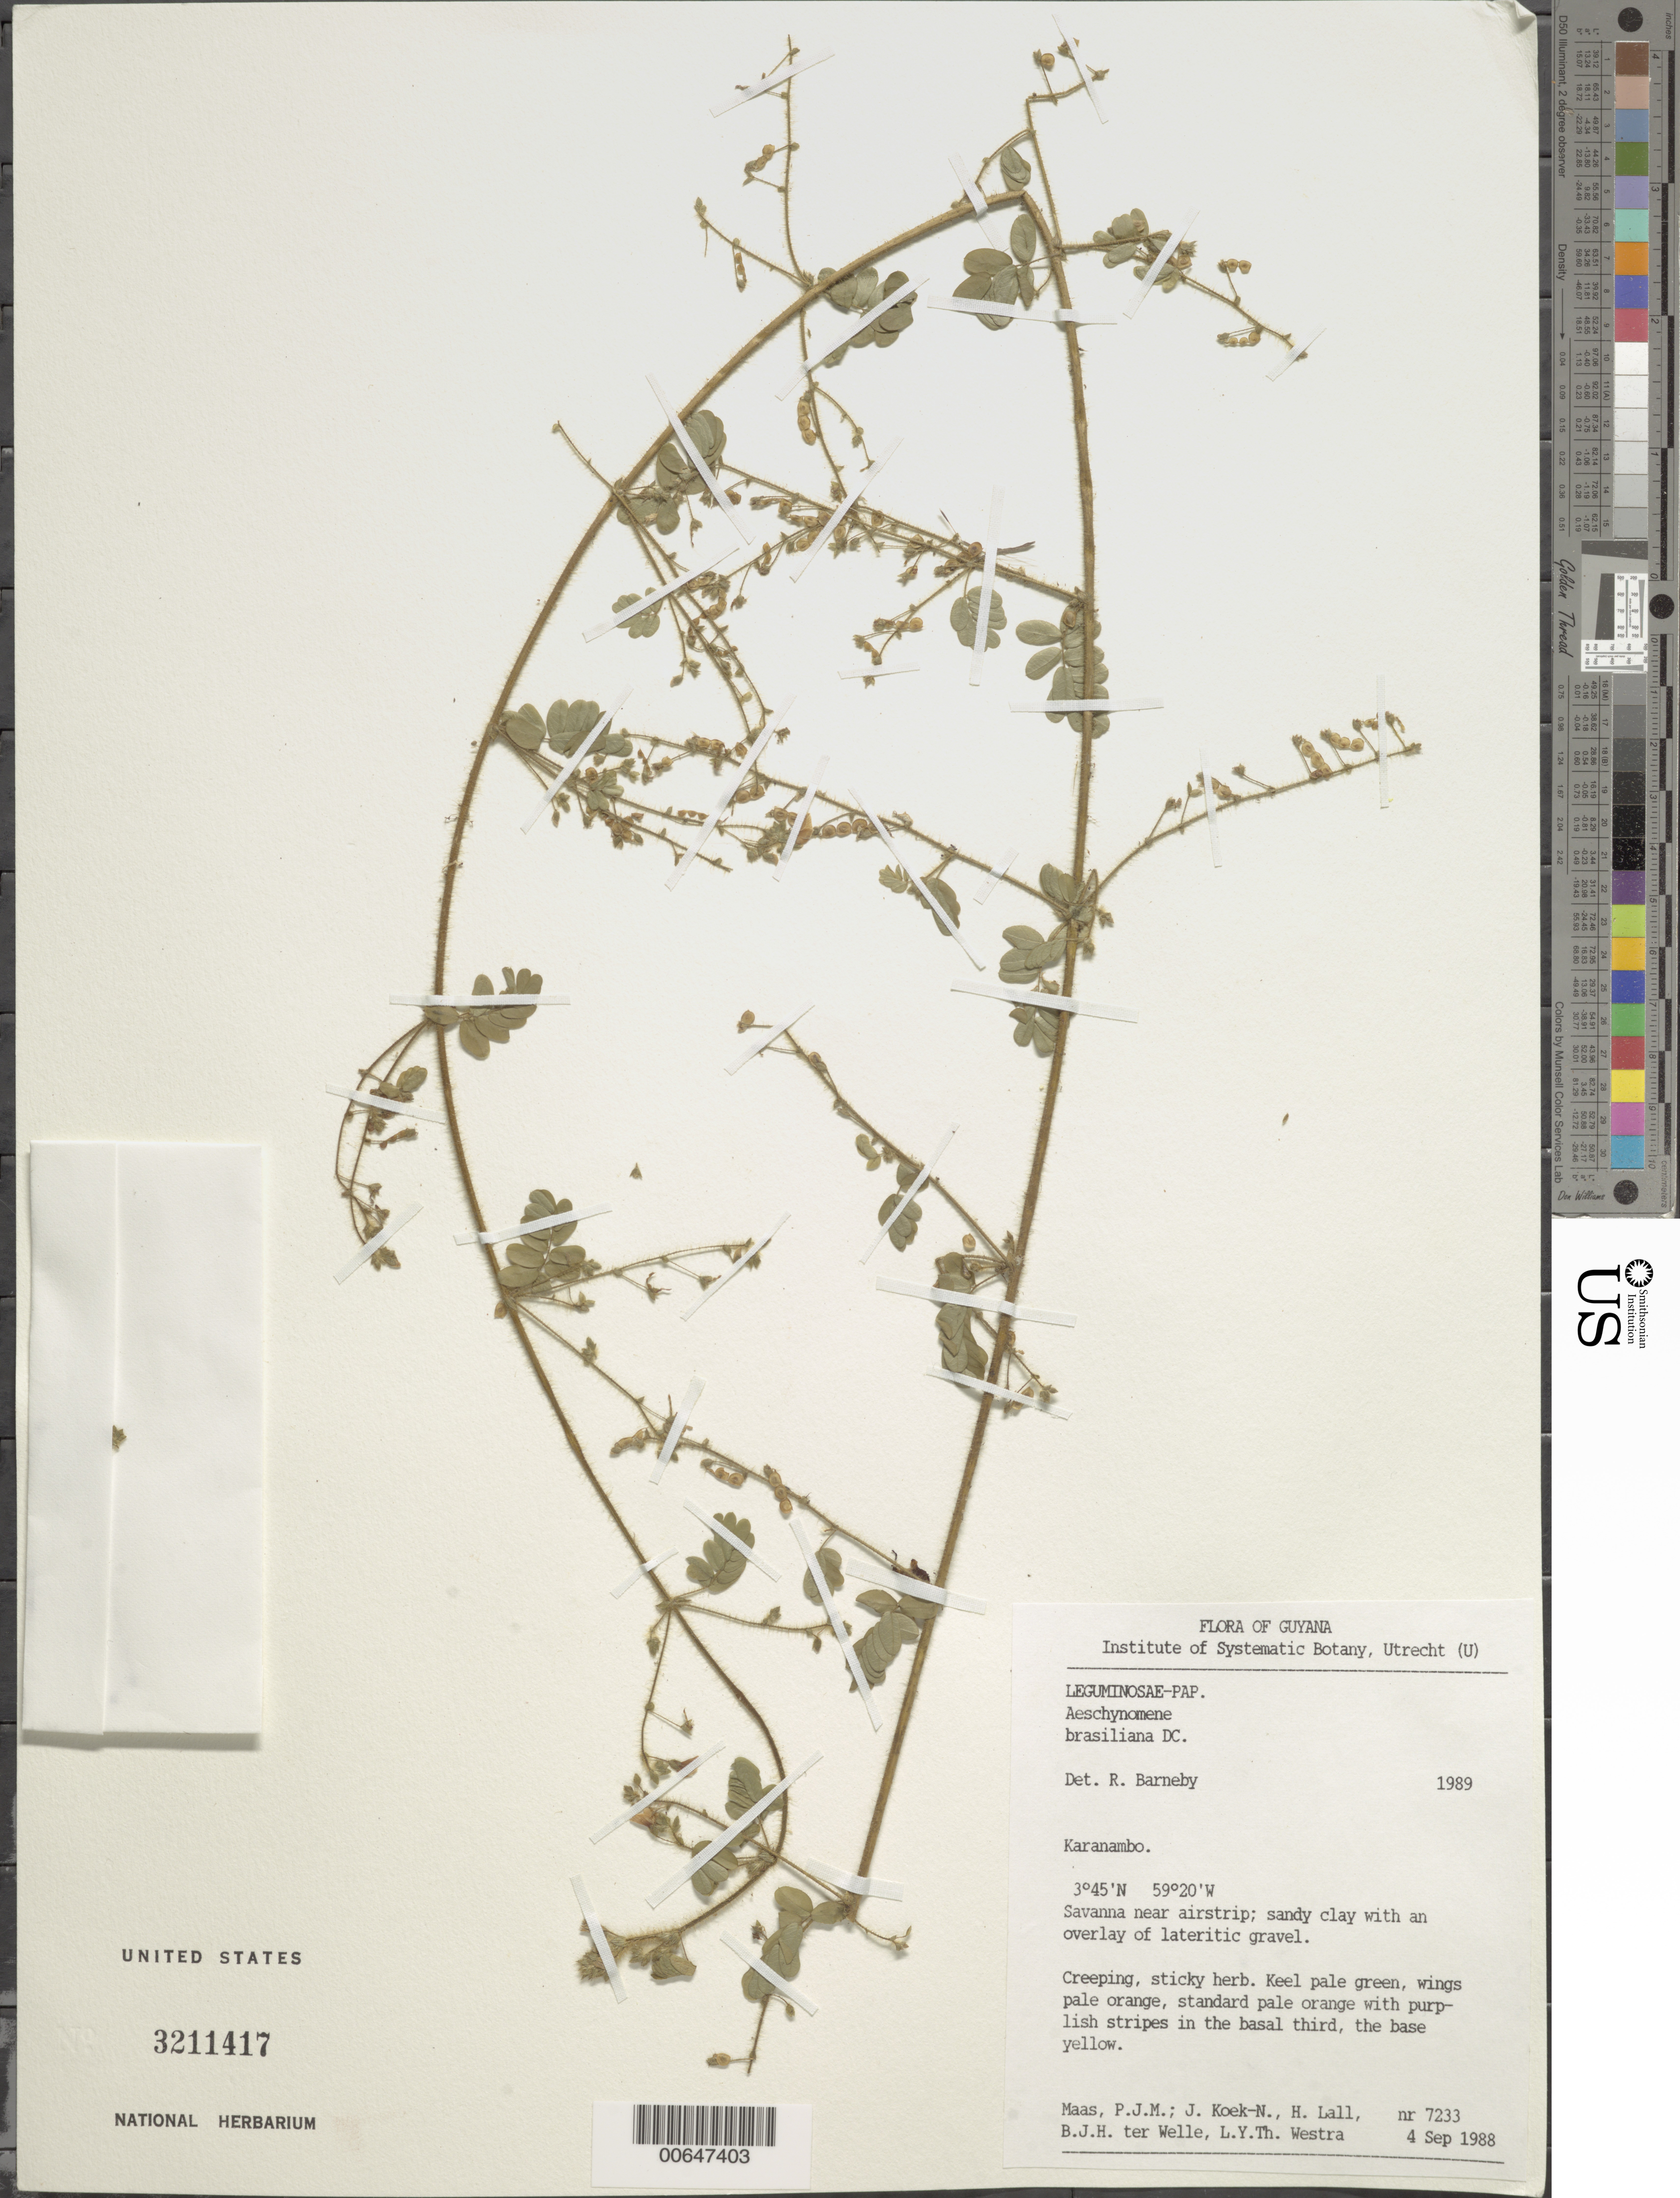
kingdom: Plantae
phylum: Tracheophyta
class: Magnoliopsida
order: Fabales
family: Fabaceae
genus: Aeschynomene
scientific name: Aeschynomene brasiliana var. brasiliana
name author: (Poir.) DC.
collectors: P. Maas, J. Koek-Noorman, H. Lall, B. Welle & L. Y. T. Westra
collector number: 7233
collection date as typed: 4-Sep-88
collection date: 1988-09-04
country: Guyana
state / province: U. Takutu-U. Essequibo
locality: Karanambo, savanna near airstrip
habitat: Savanna, sandy clay with an overlay of lateitic gravel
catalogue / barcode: US 3211417